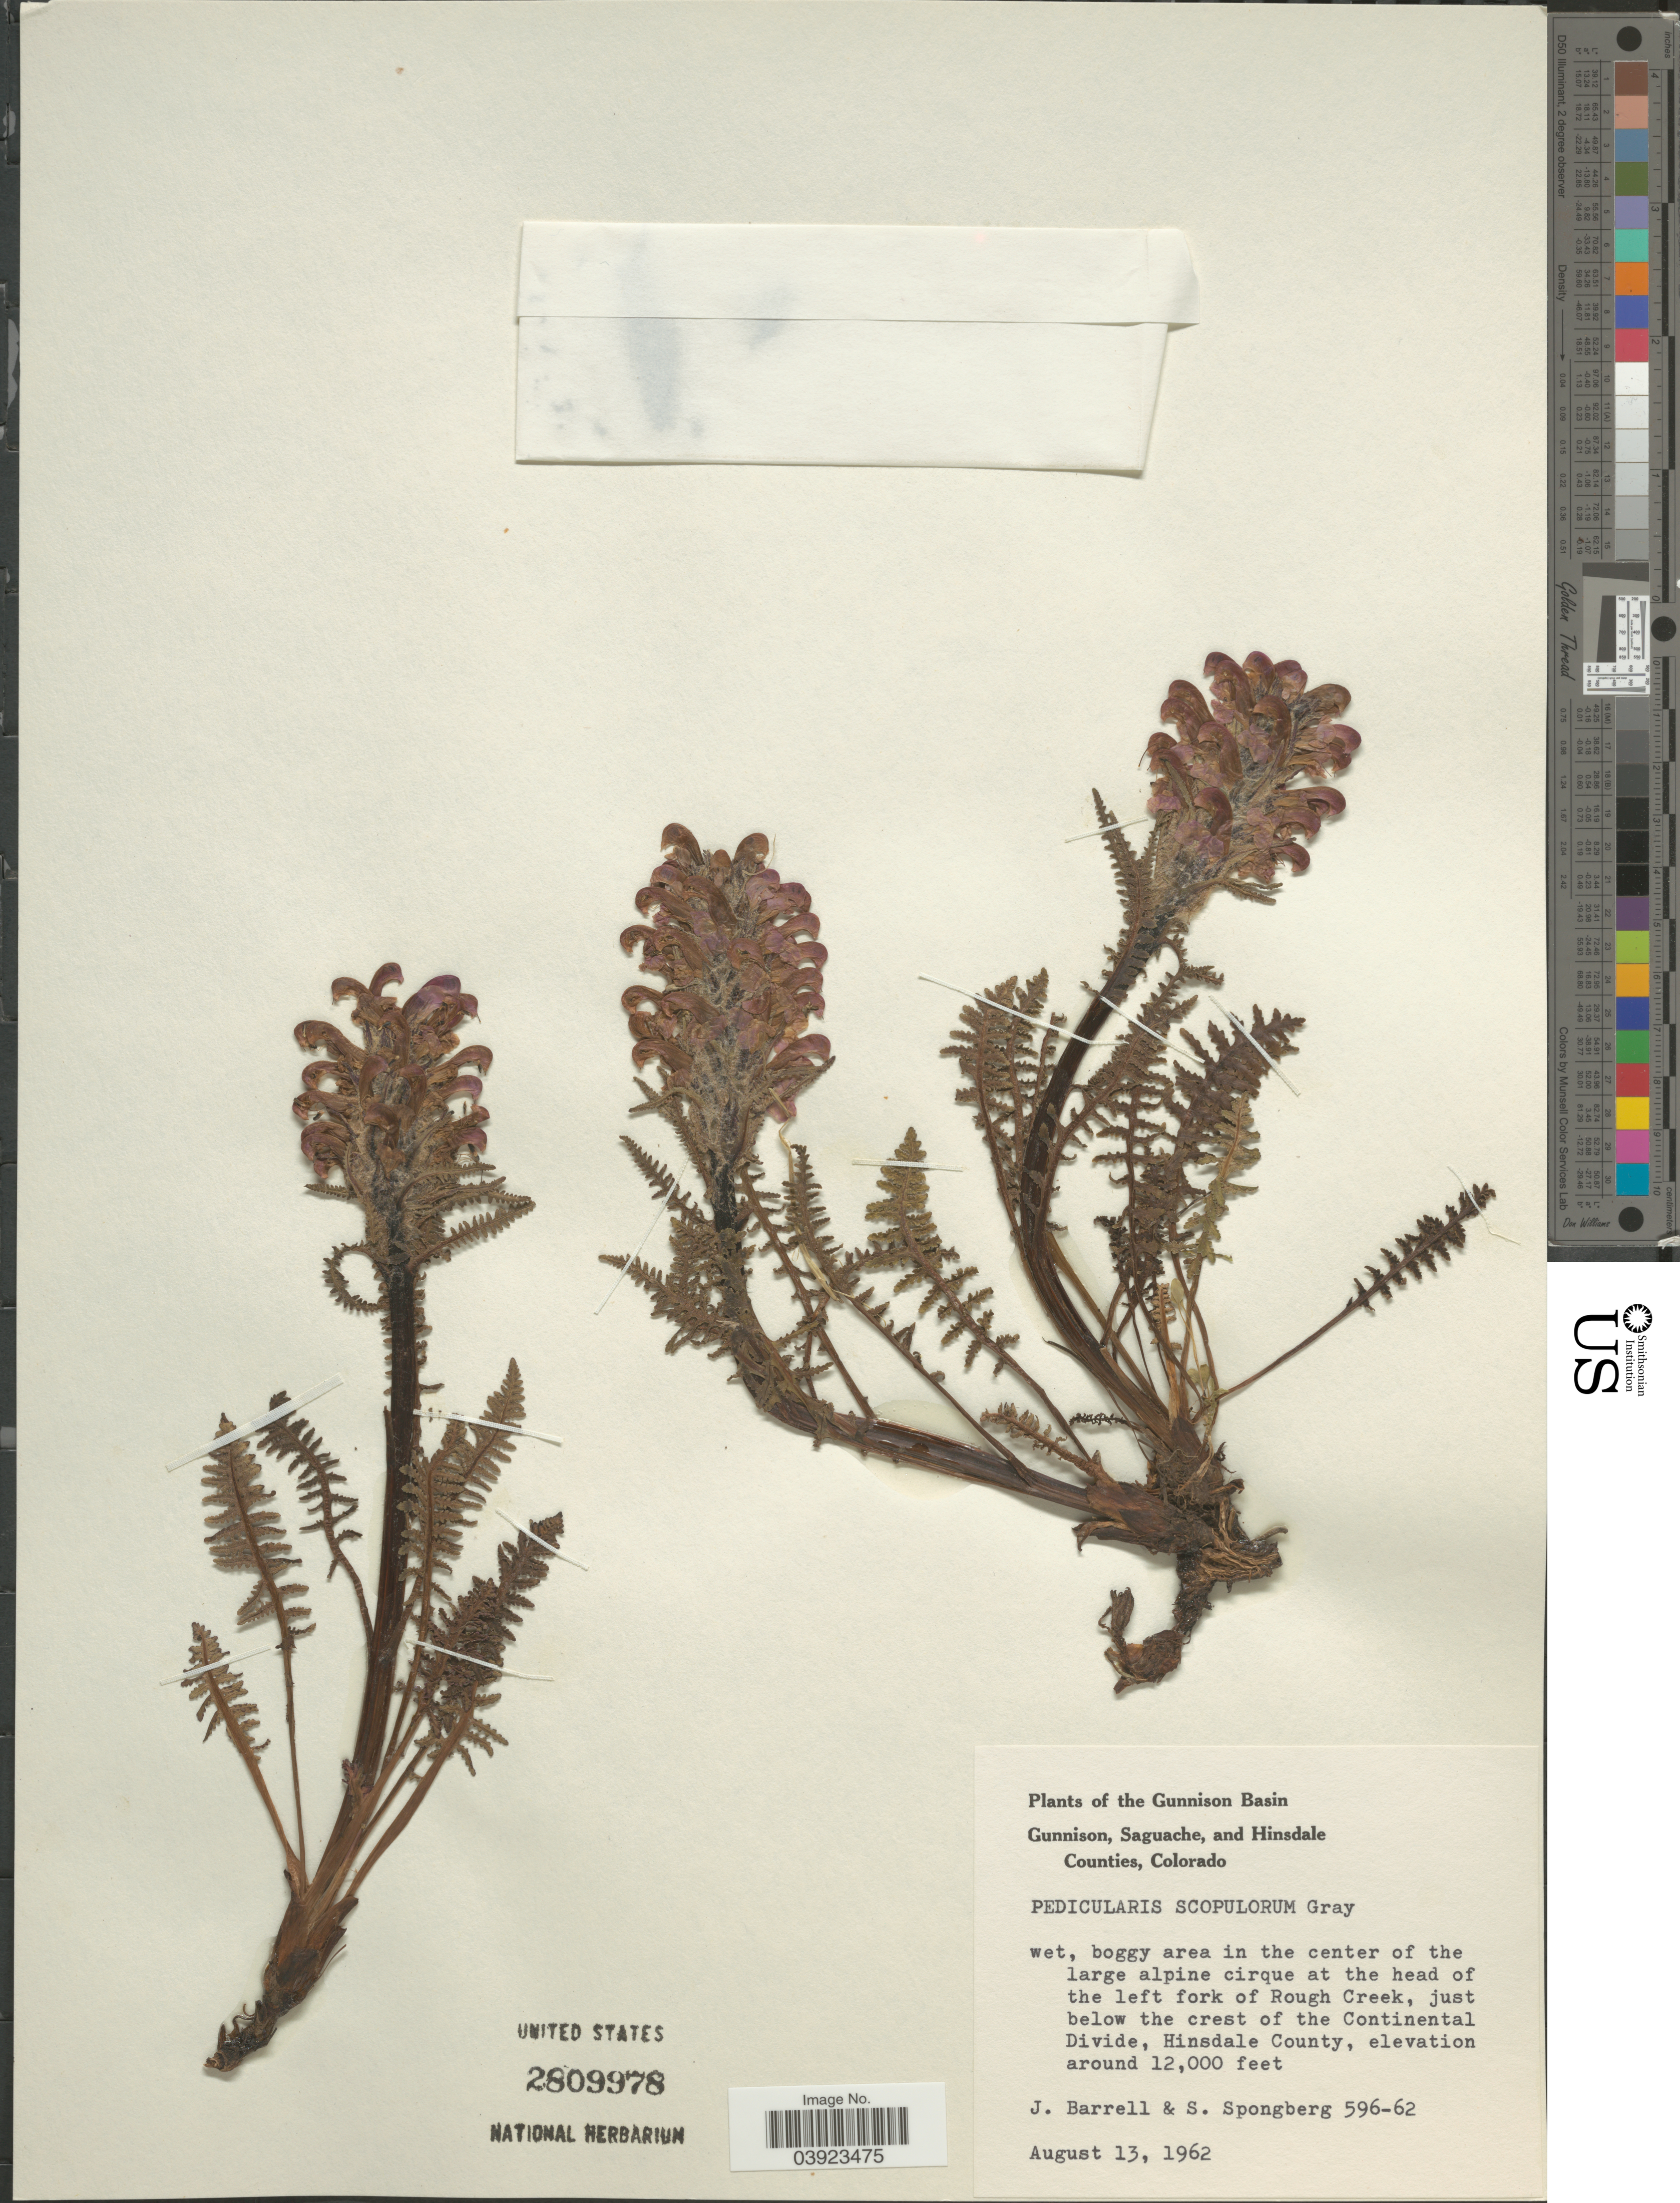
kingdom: Plantae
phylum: Tracheophyta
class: Magnoliopsida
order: Lamiales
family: Orobanchaceae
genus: Pedicularis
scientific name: Pedicularis scopulorum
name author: A. Gray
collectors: J. Barrell & S. A.Spongberg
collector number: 596-62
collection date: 1962-08-13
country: United States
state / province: Colorado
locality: Gunnison Basin. Boggy area in the center of the large alpine cirque at the head of the left fork of Rough Creek, just below the crest of the Continental Divide, Hinsdale County.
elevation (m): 3658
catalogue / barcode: US 2809978